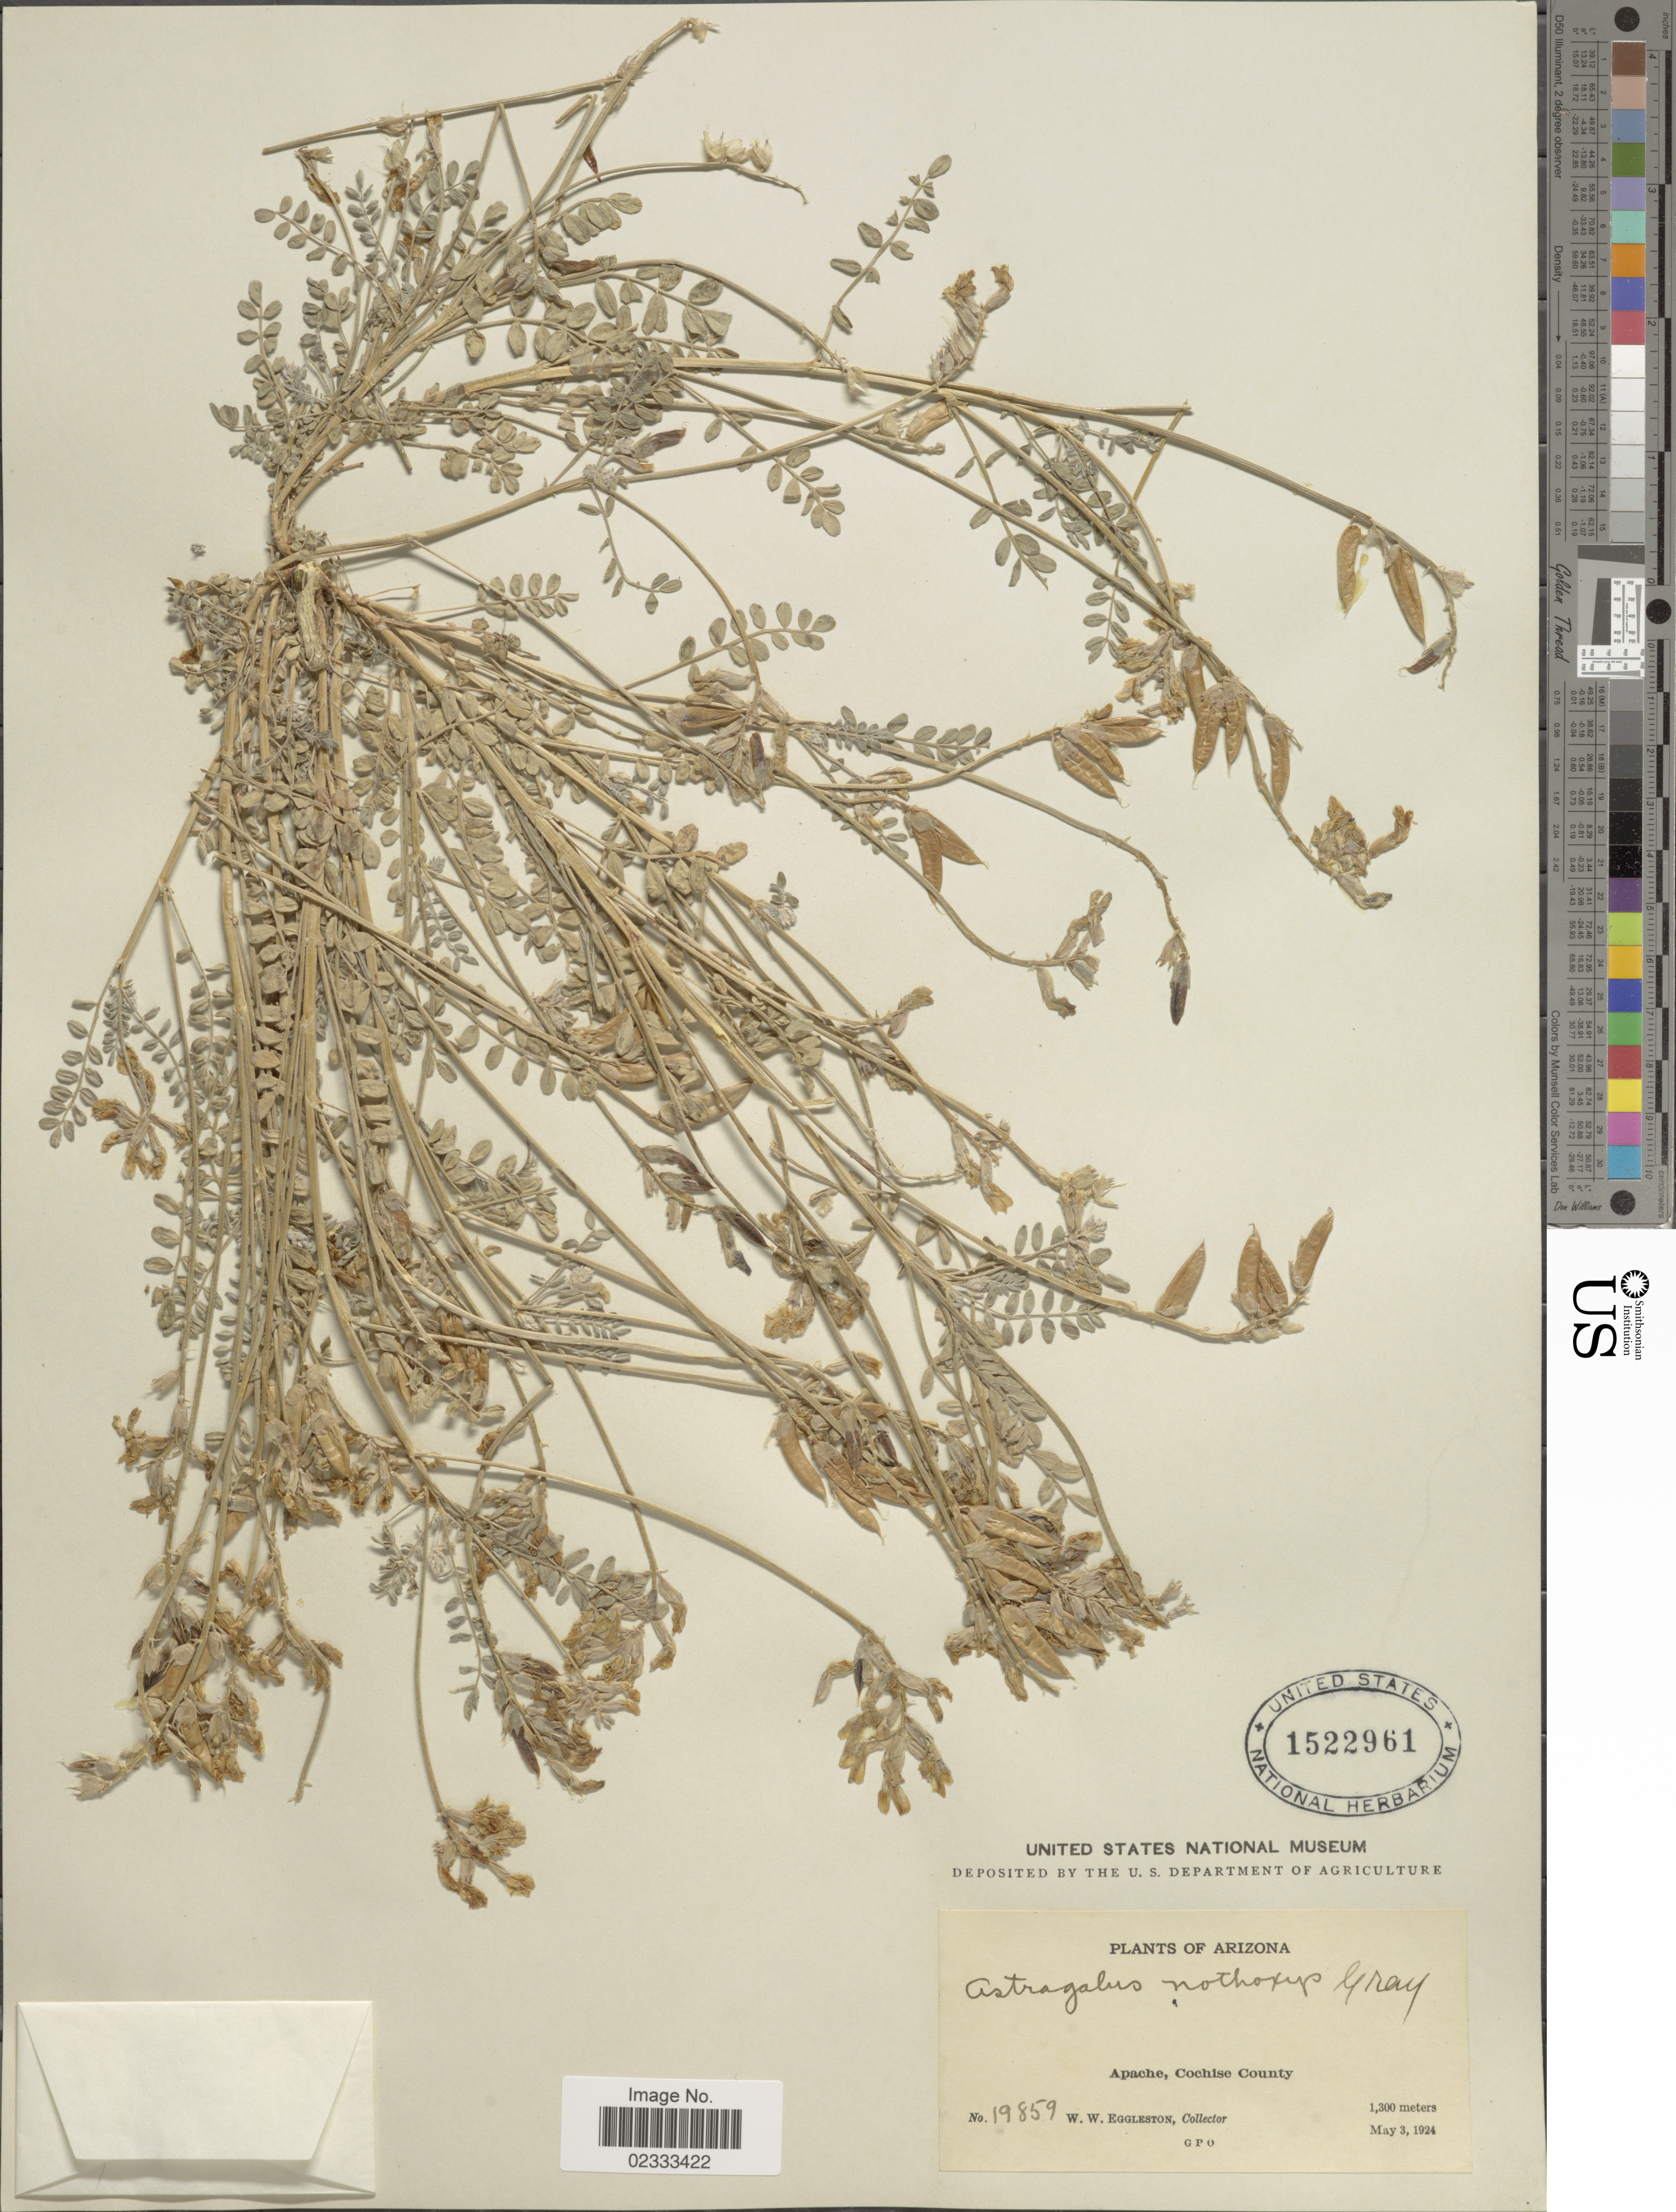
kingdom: Plantae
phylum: Tracheophyta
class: Magnoliopsida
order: Fabales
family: Fabaceae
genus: Astragalus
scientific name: Astragalus nothoxys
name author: A. Gray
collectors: W. W. Eggleston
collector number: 19859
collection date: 1924-05-03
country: United States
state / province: Arizona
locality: Apache, Cochise County.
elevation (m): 1300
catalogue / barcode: US 1522961